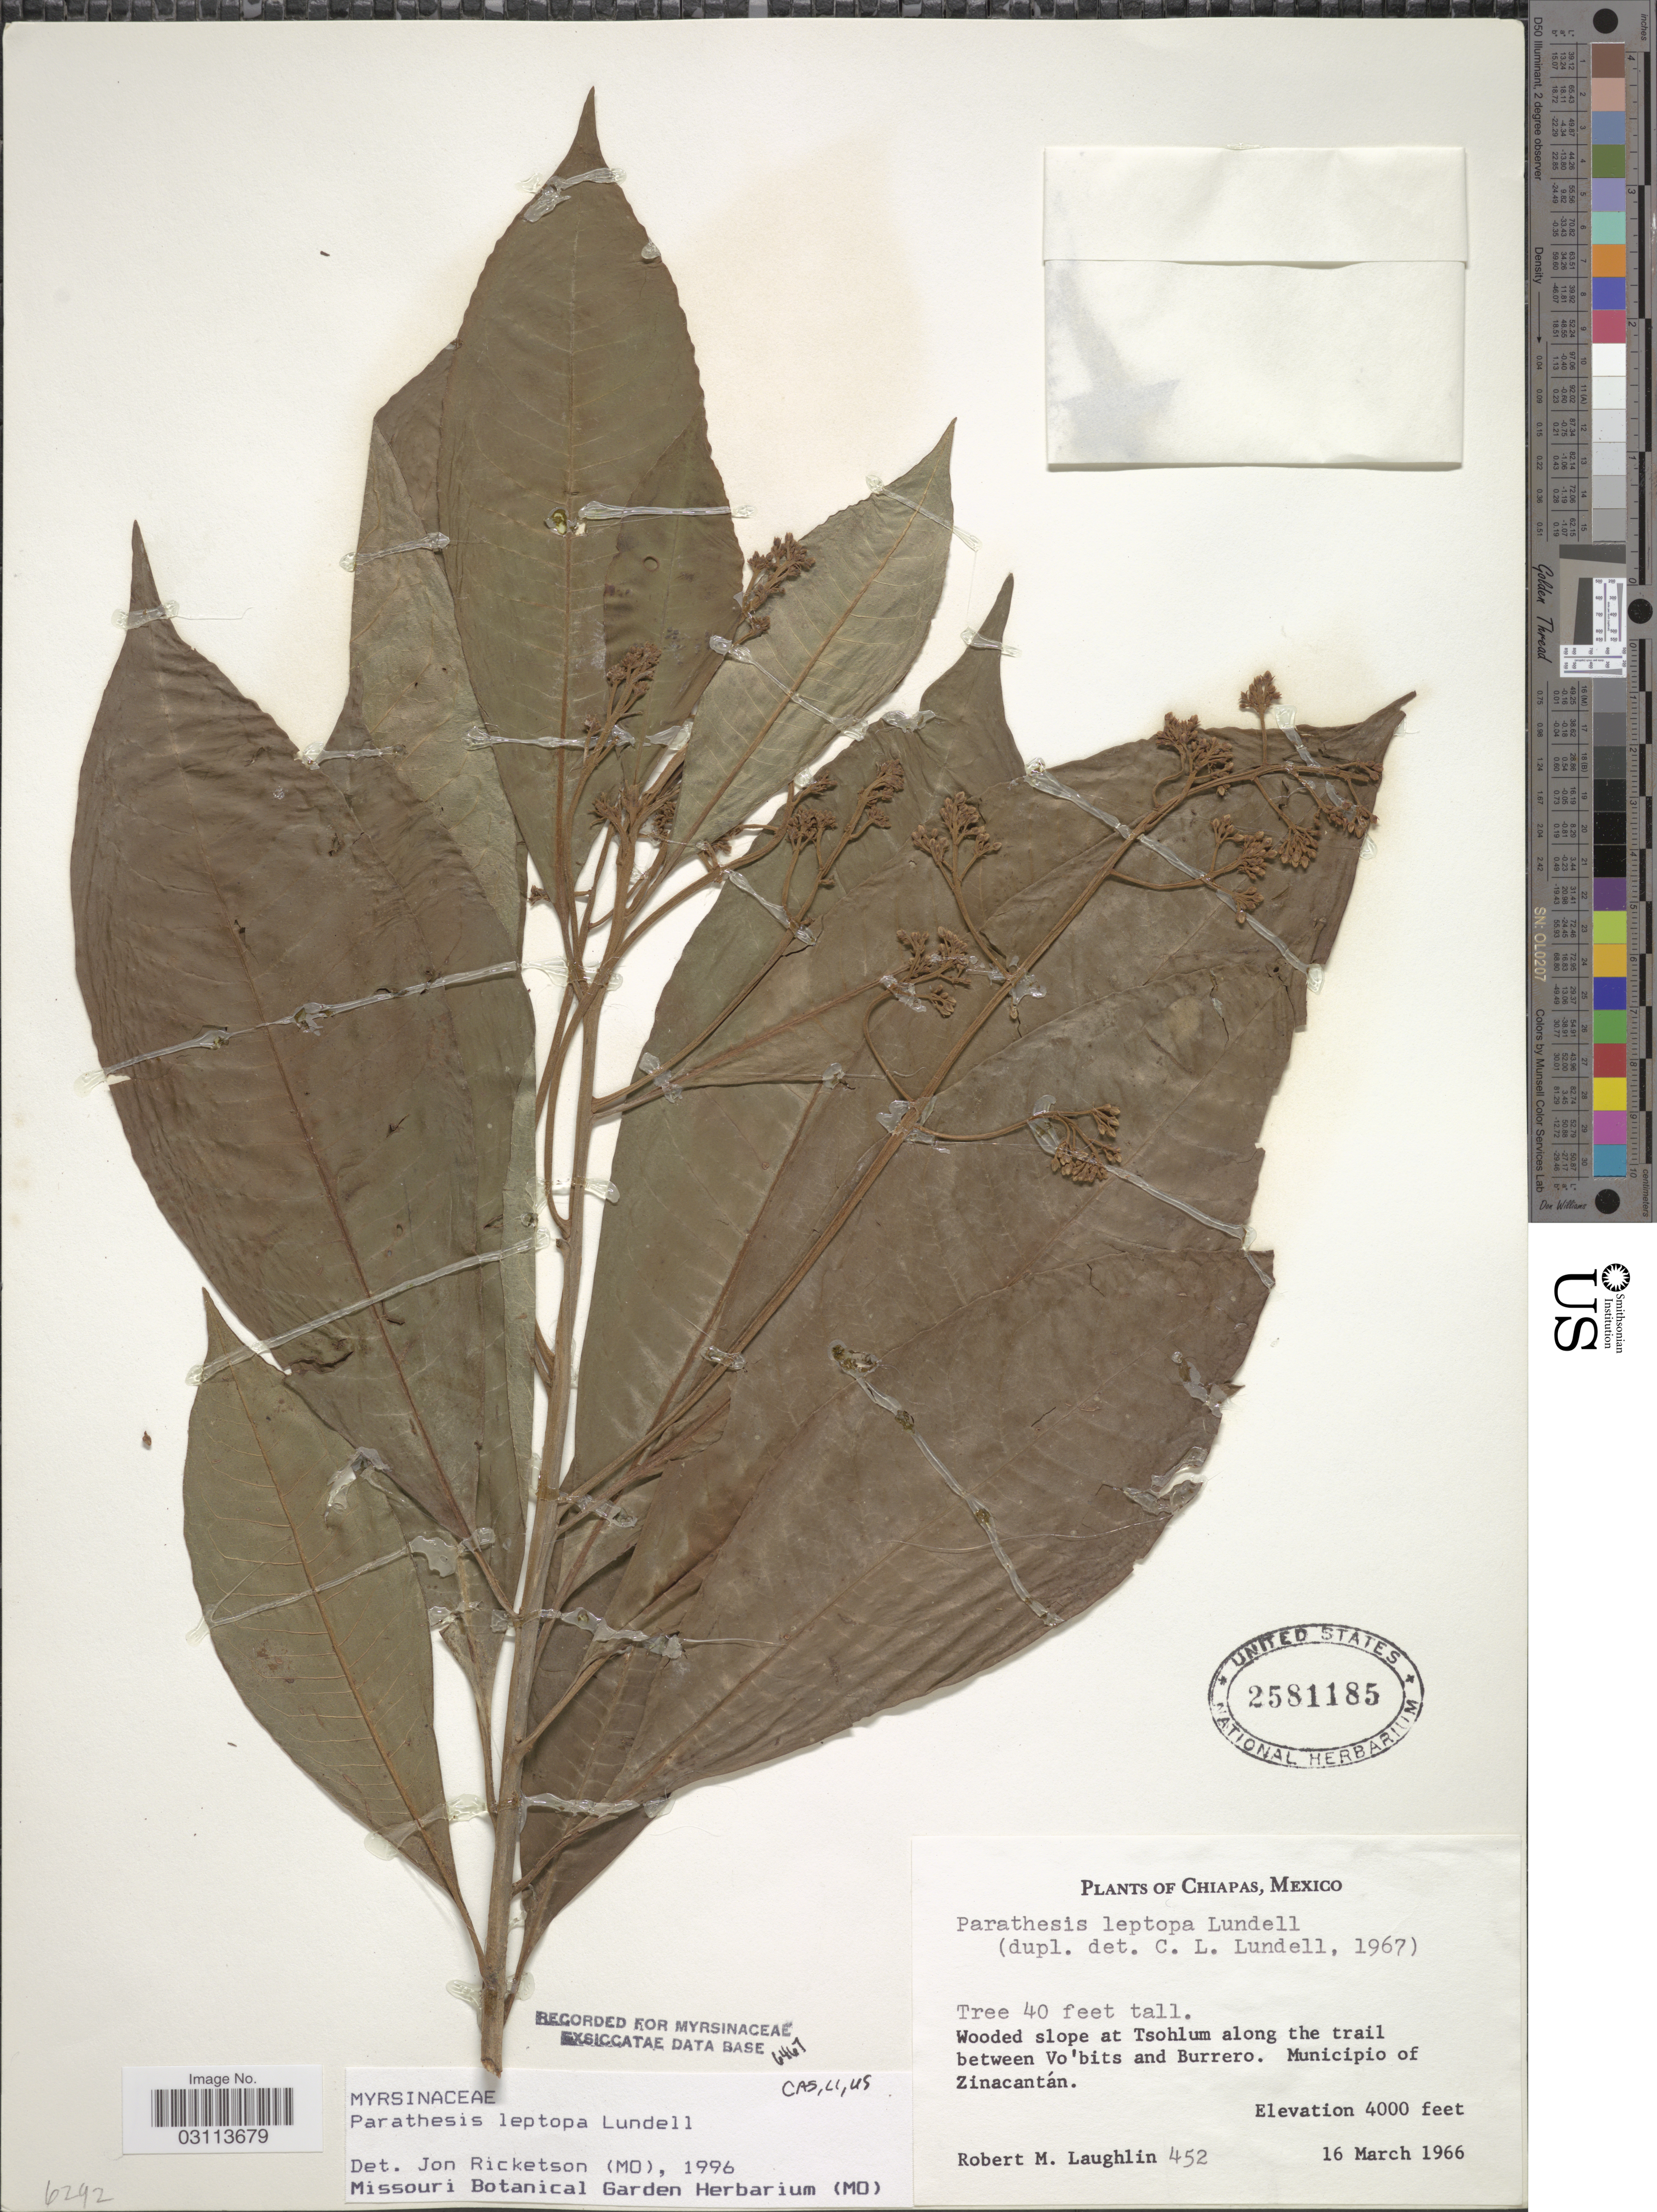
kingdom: Plantae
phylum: Tracheophyta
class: Magnoliopsida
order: Ericales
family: Primulaceae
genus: Parathesis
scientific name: Parathesis leptopa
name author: Lundell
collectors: R. M. Laughlin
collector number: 452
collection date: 1966-03-16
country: Mexico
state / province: Chiapas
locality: Wooded slope at Tsohlum along the trail between Vo'bits and Burrero. Municipio of Zinacantán.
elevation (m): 1219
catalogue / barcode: US 2581185